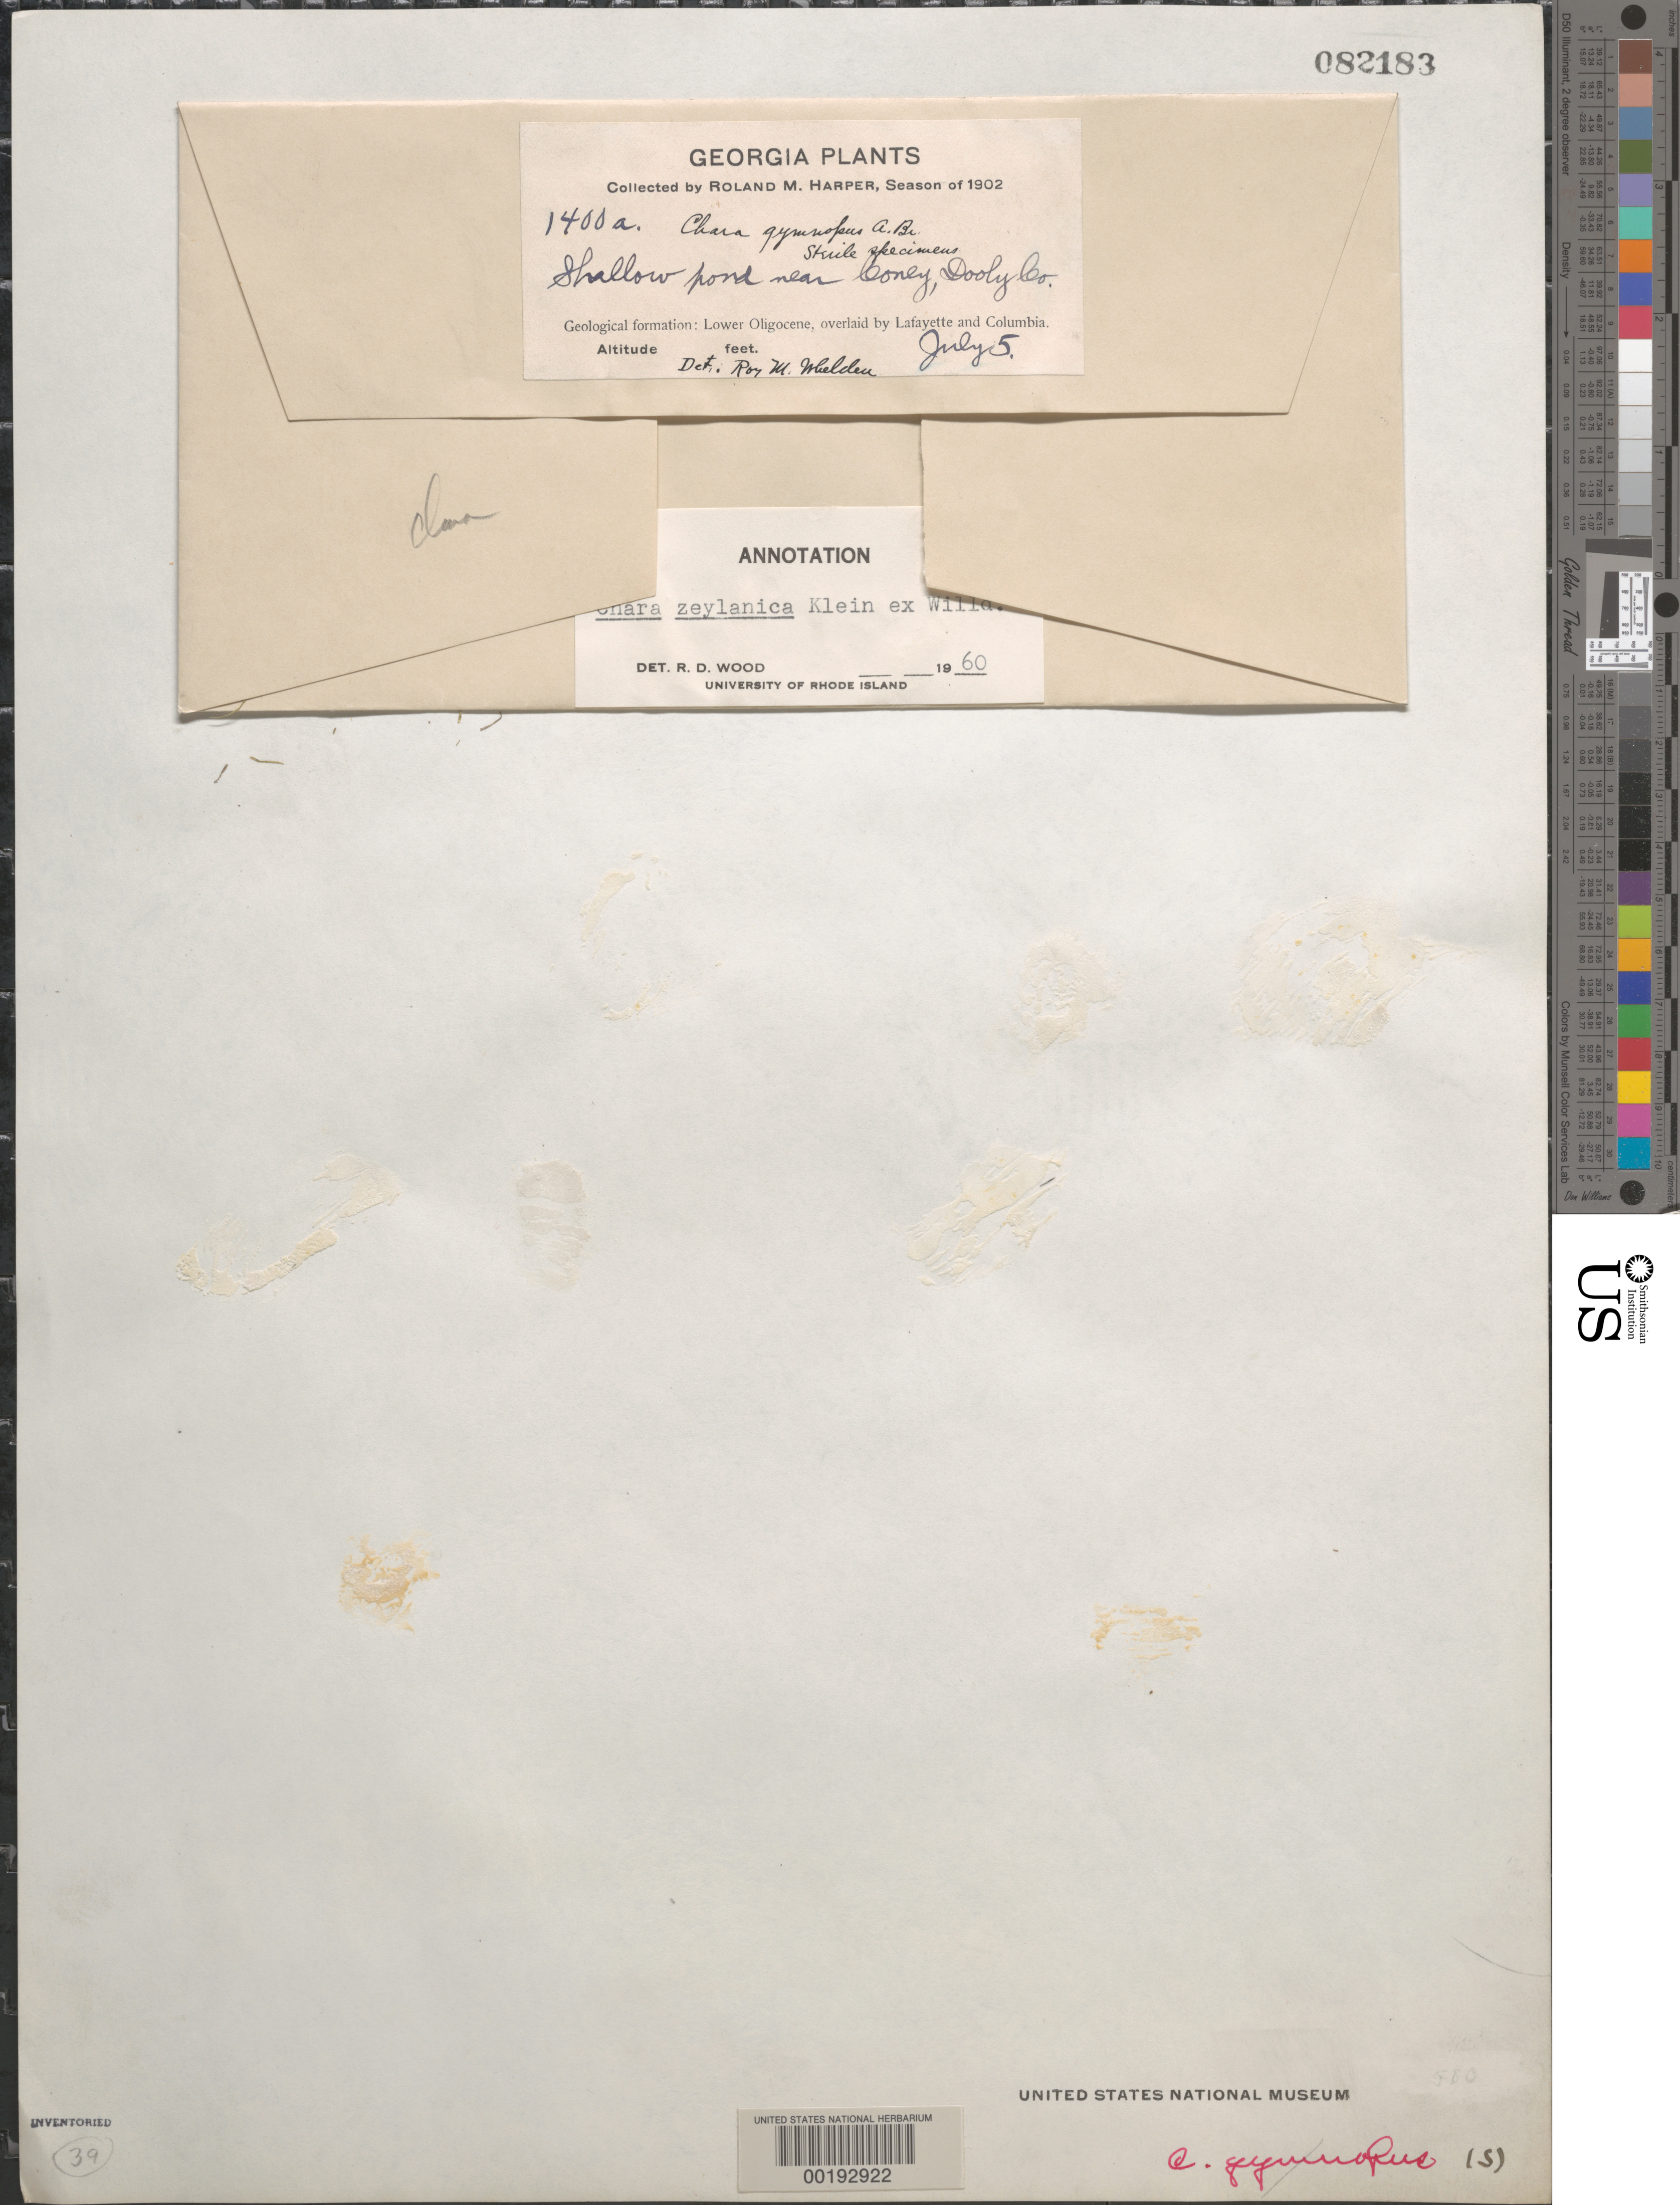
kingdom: Plantae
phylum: Charophyta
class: Charophyceae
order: Charales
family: Characeae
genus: Chara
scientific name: Chara zeylanica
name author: J.G. Klein ex Willd.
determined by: Wood, R. D.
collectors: R. M. Harper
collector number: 1400a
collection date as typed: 05 Jul 1902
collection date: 1902-07-05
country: United States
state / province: Georgia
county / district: Dooly County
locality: Near Coney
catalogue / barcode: US 82183